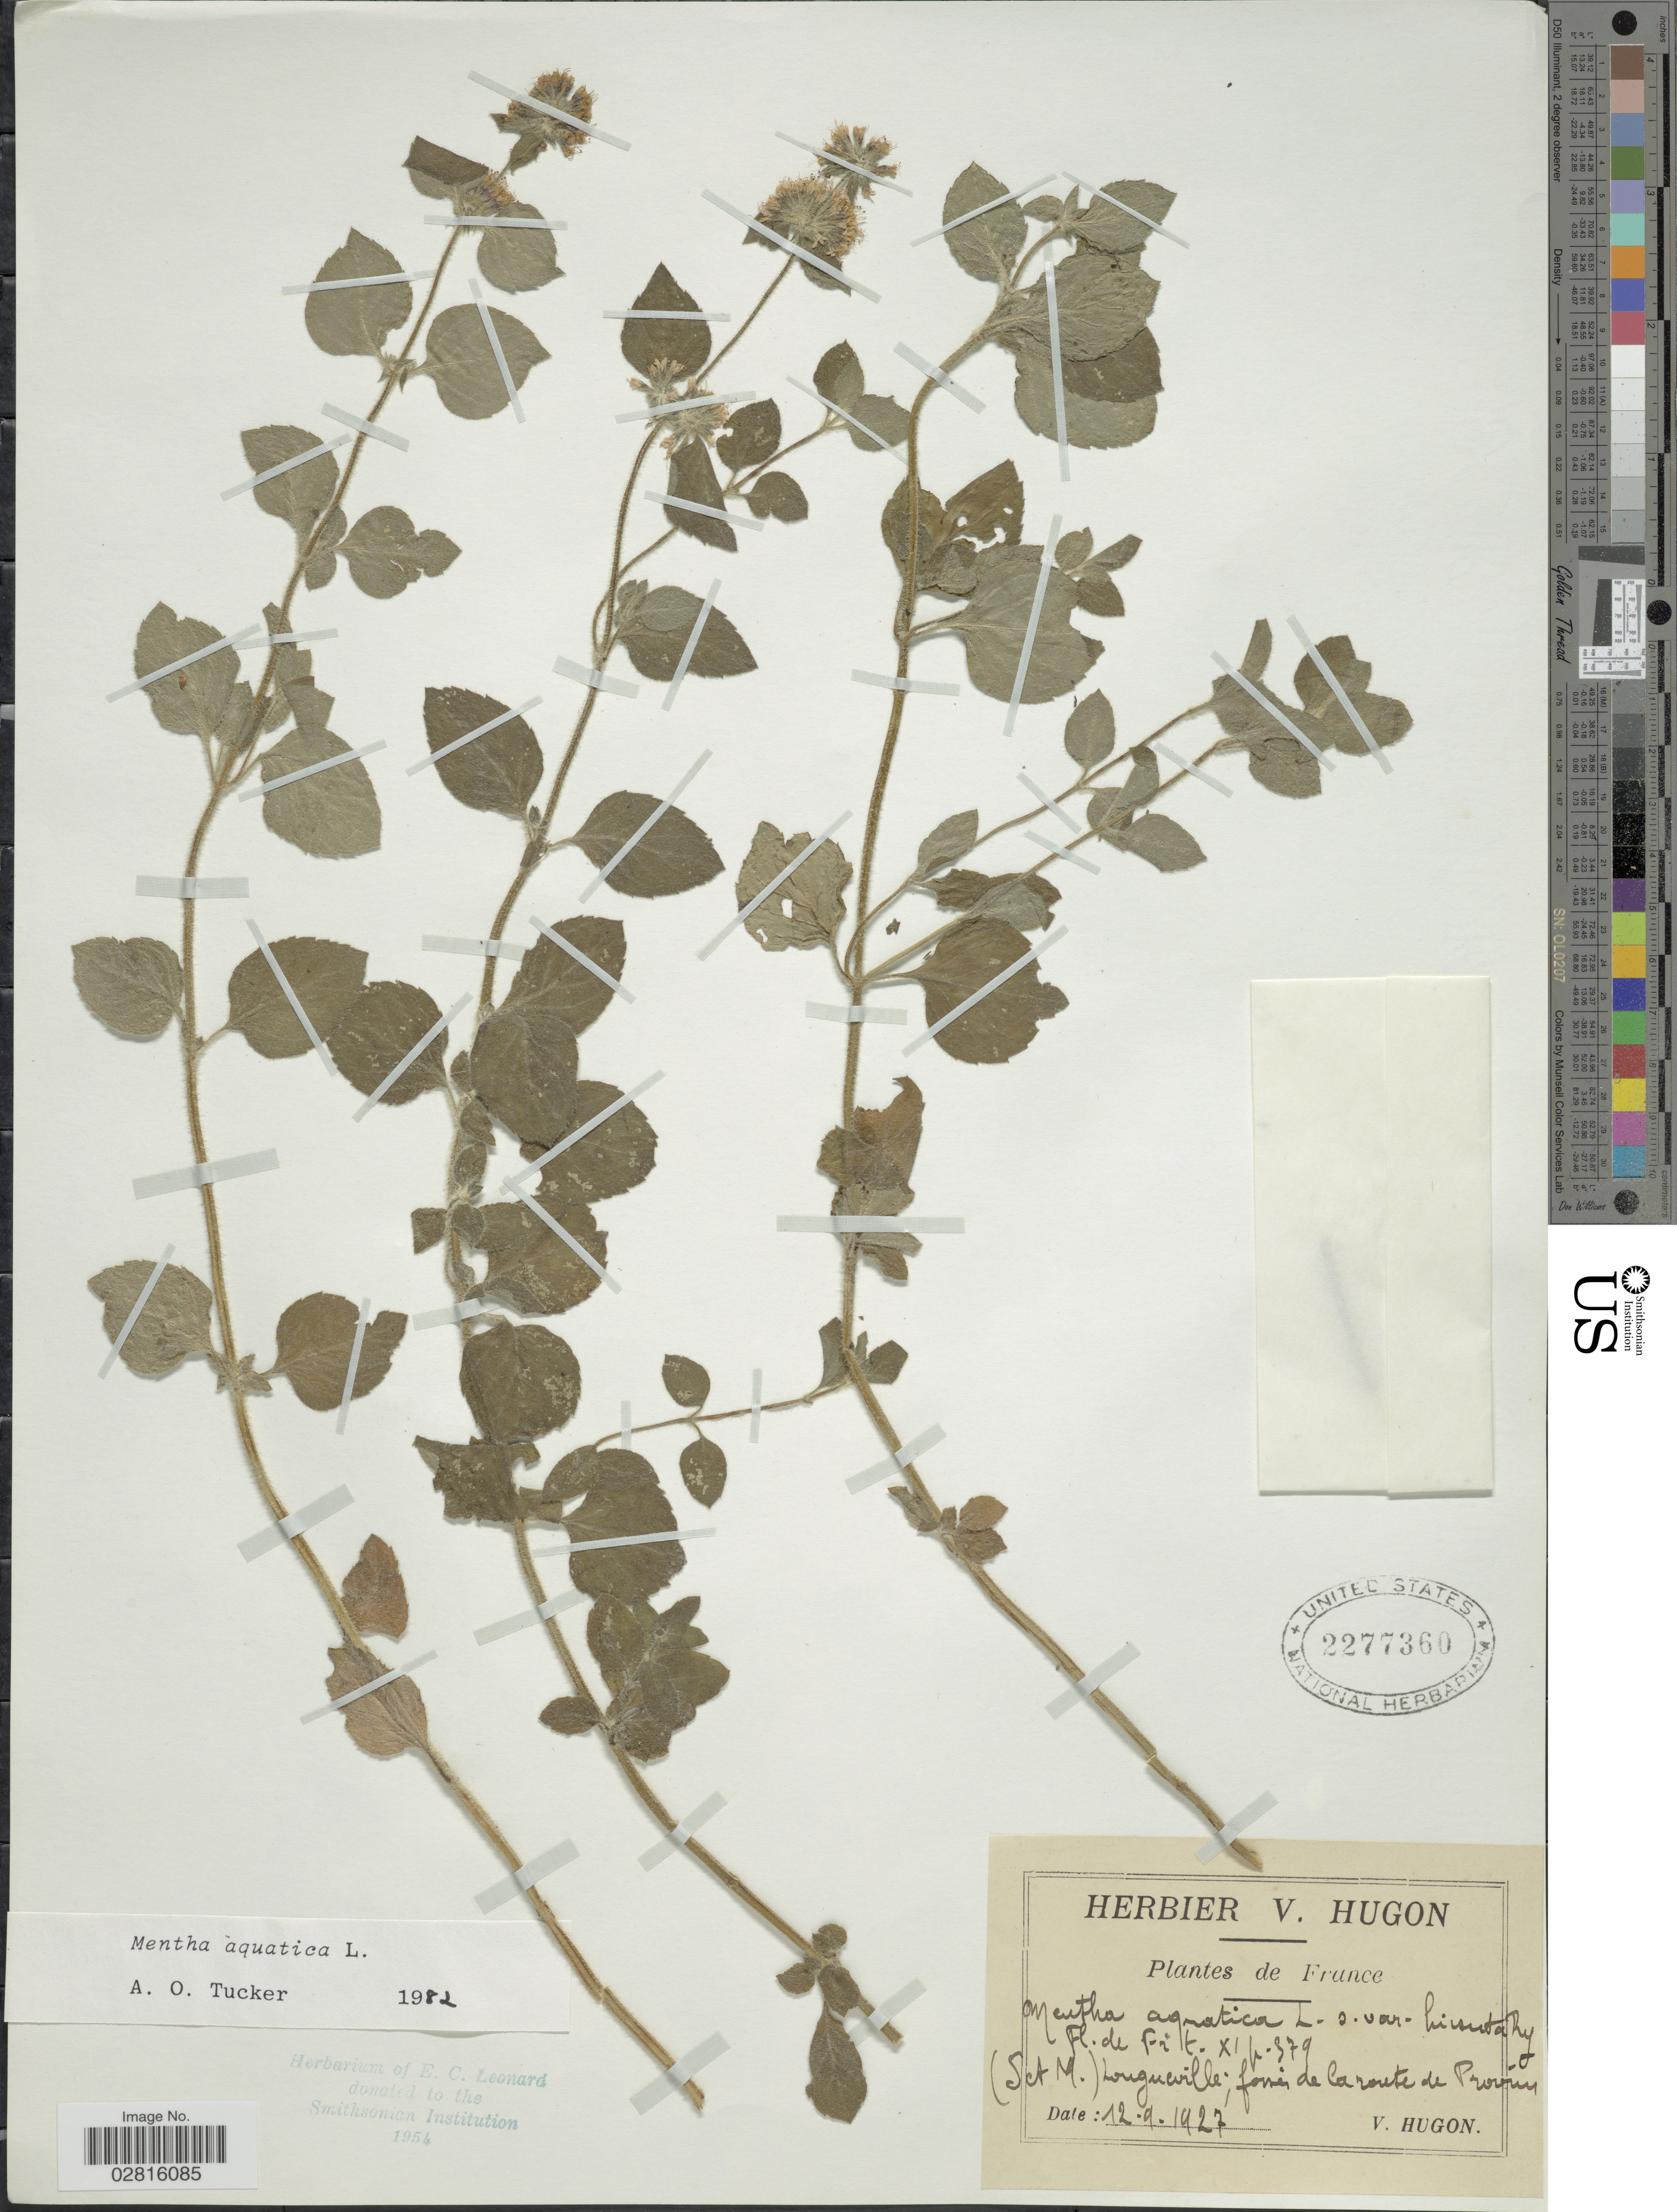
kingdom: Plantae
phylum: Tracheophyta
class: Magnoliopsida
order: Lamiales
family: Lamiaceae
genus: Mentha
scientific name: Mentha aquatica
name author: L.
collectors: V. Hugon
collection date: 1927-09-12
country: France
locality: (Sect. M) Longuville, forres de la route de Province.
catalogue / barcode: US 2277360